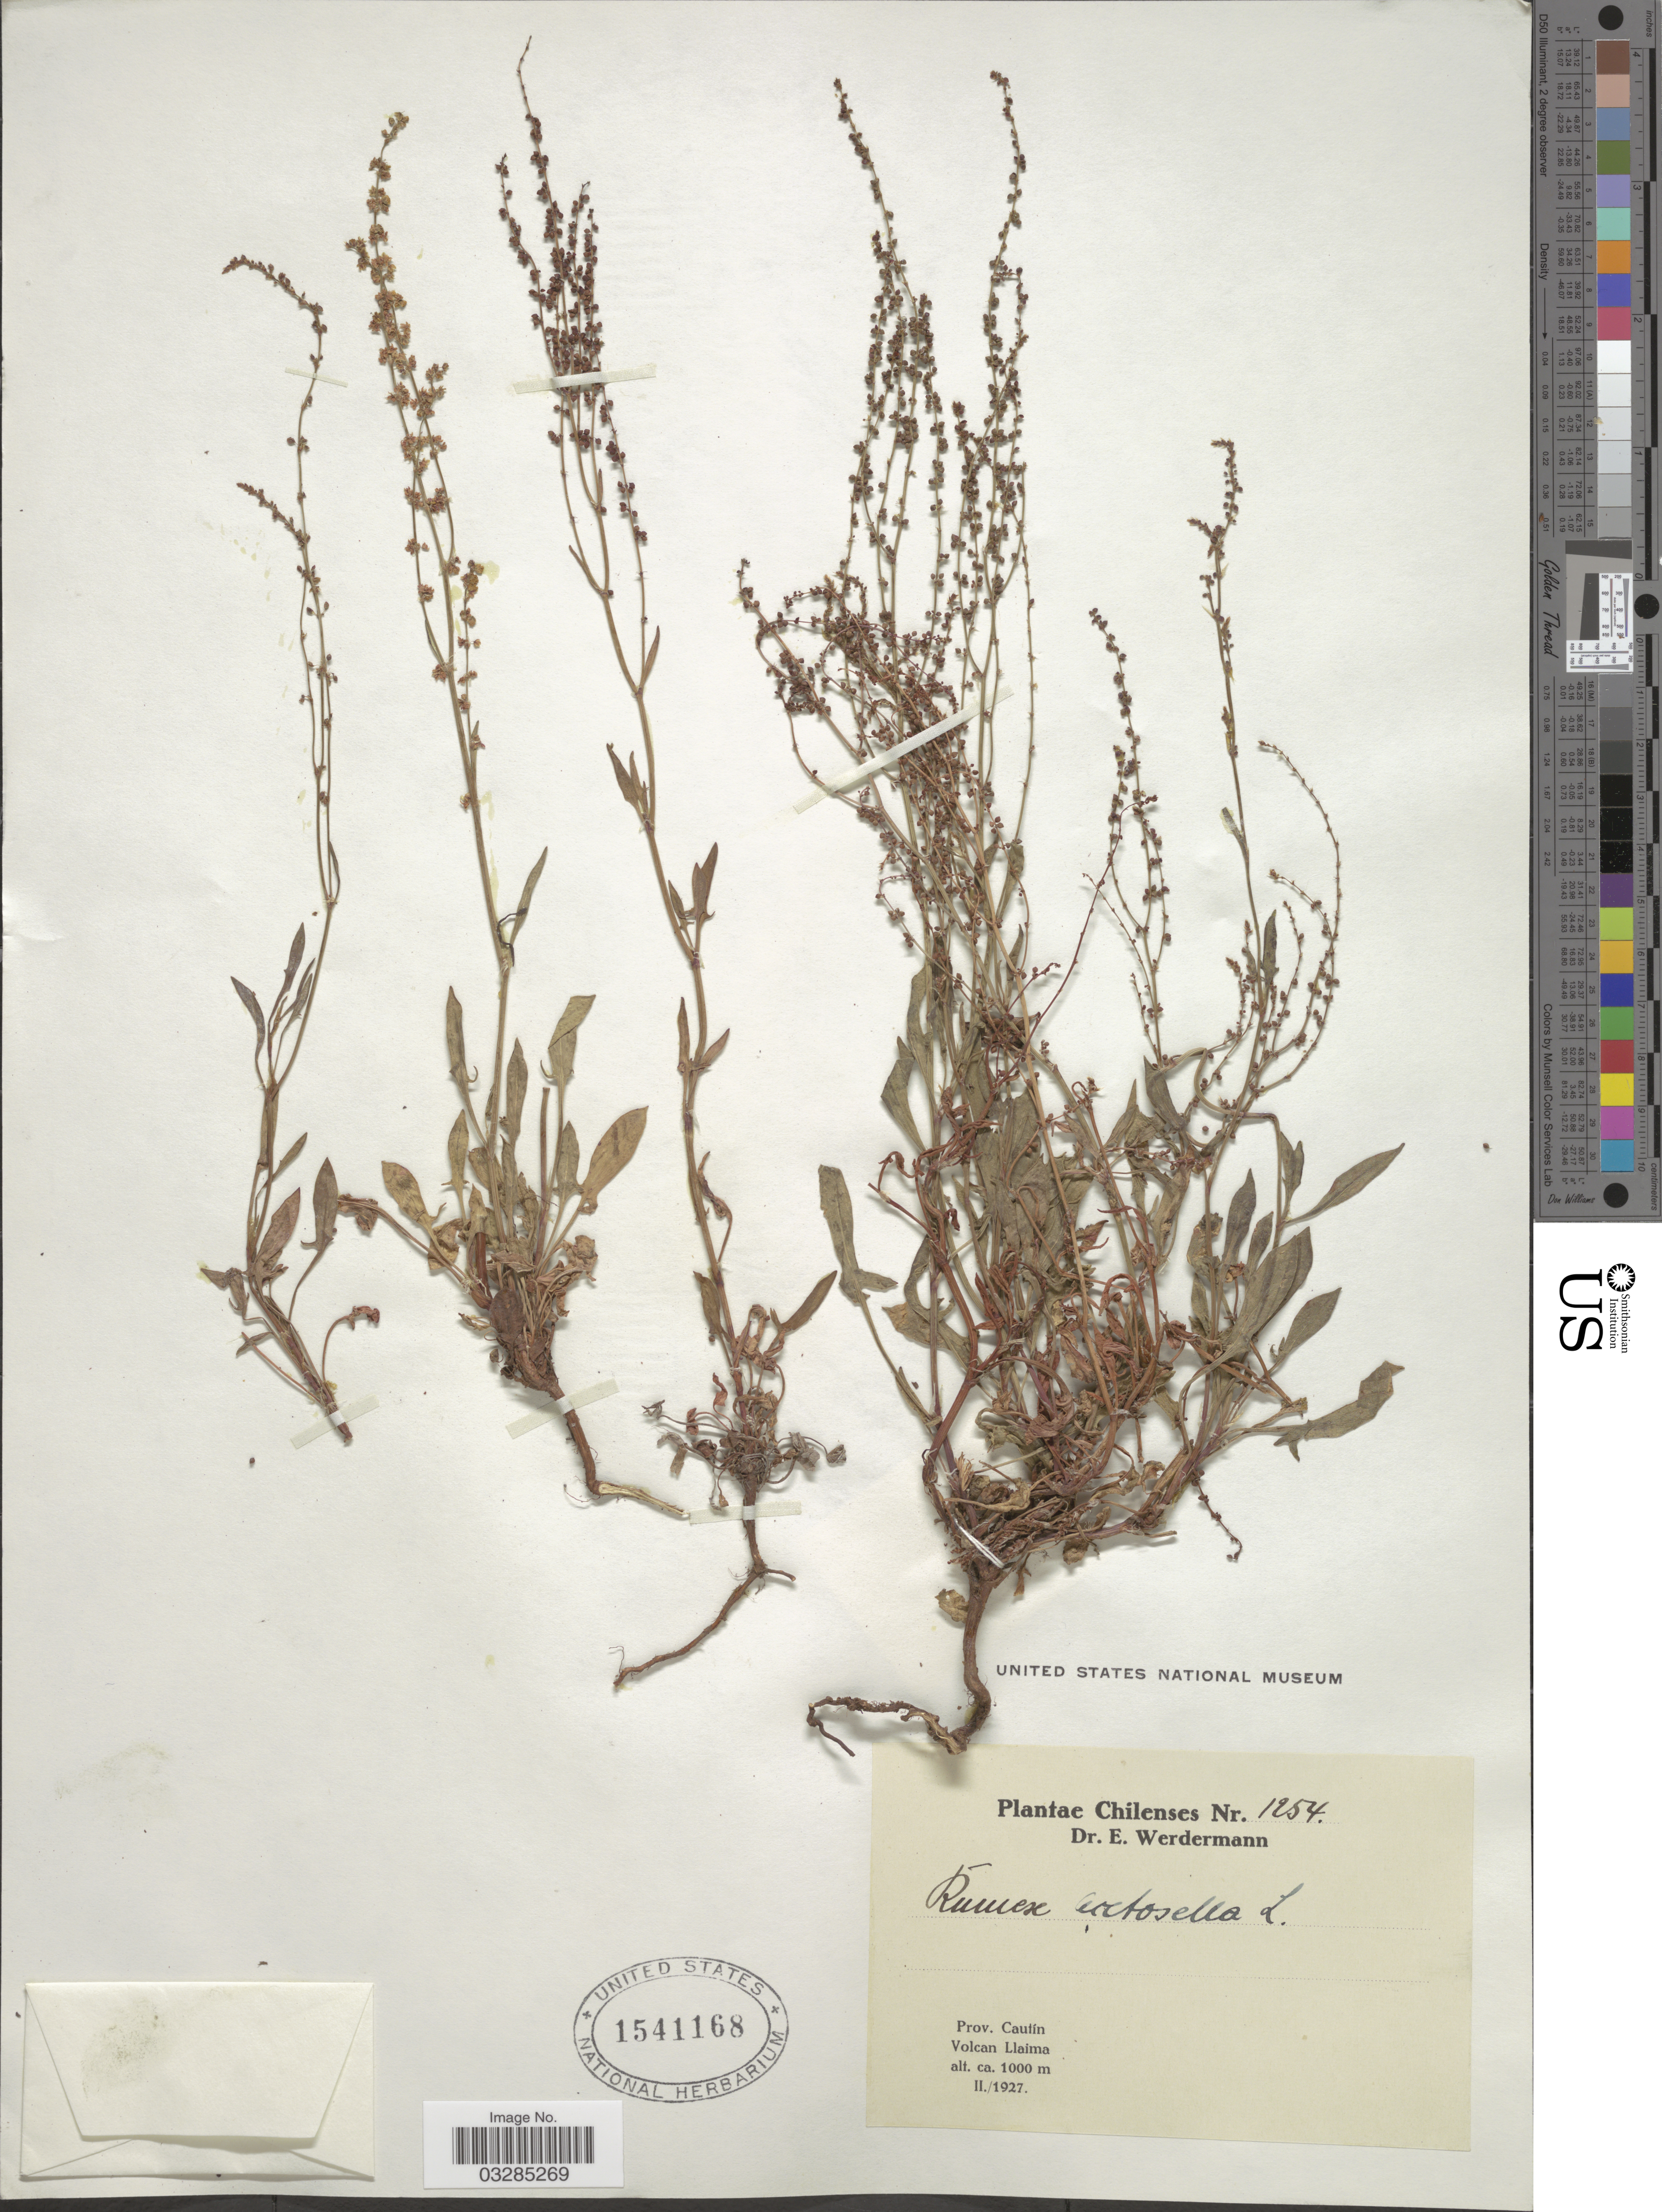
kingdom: Plantae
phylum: Tracheophyta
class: Magnoliopsida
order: Caryophyllales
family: Polygonaceae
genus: Rumex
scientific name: Rumex acetosella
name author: L.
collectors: E. Werdermann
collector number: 1254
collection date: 1927-02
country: Chile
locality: Prov. Cautín. Volcan Llaima.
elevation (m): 1000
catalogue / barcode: US 1541168